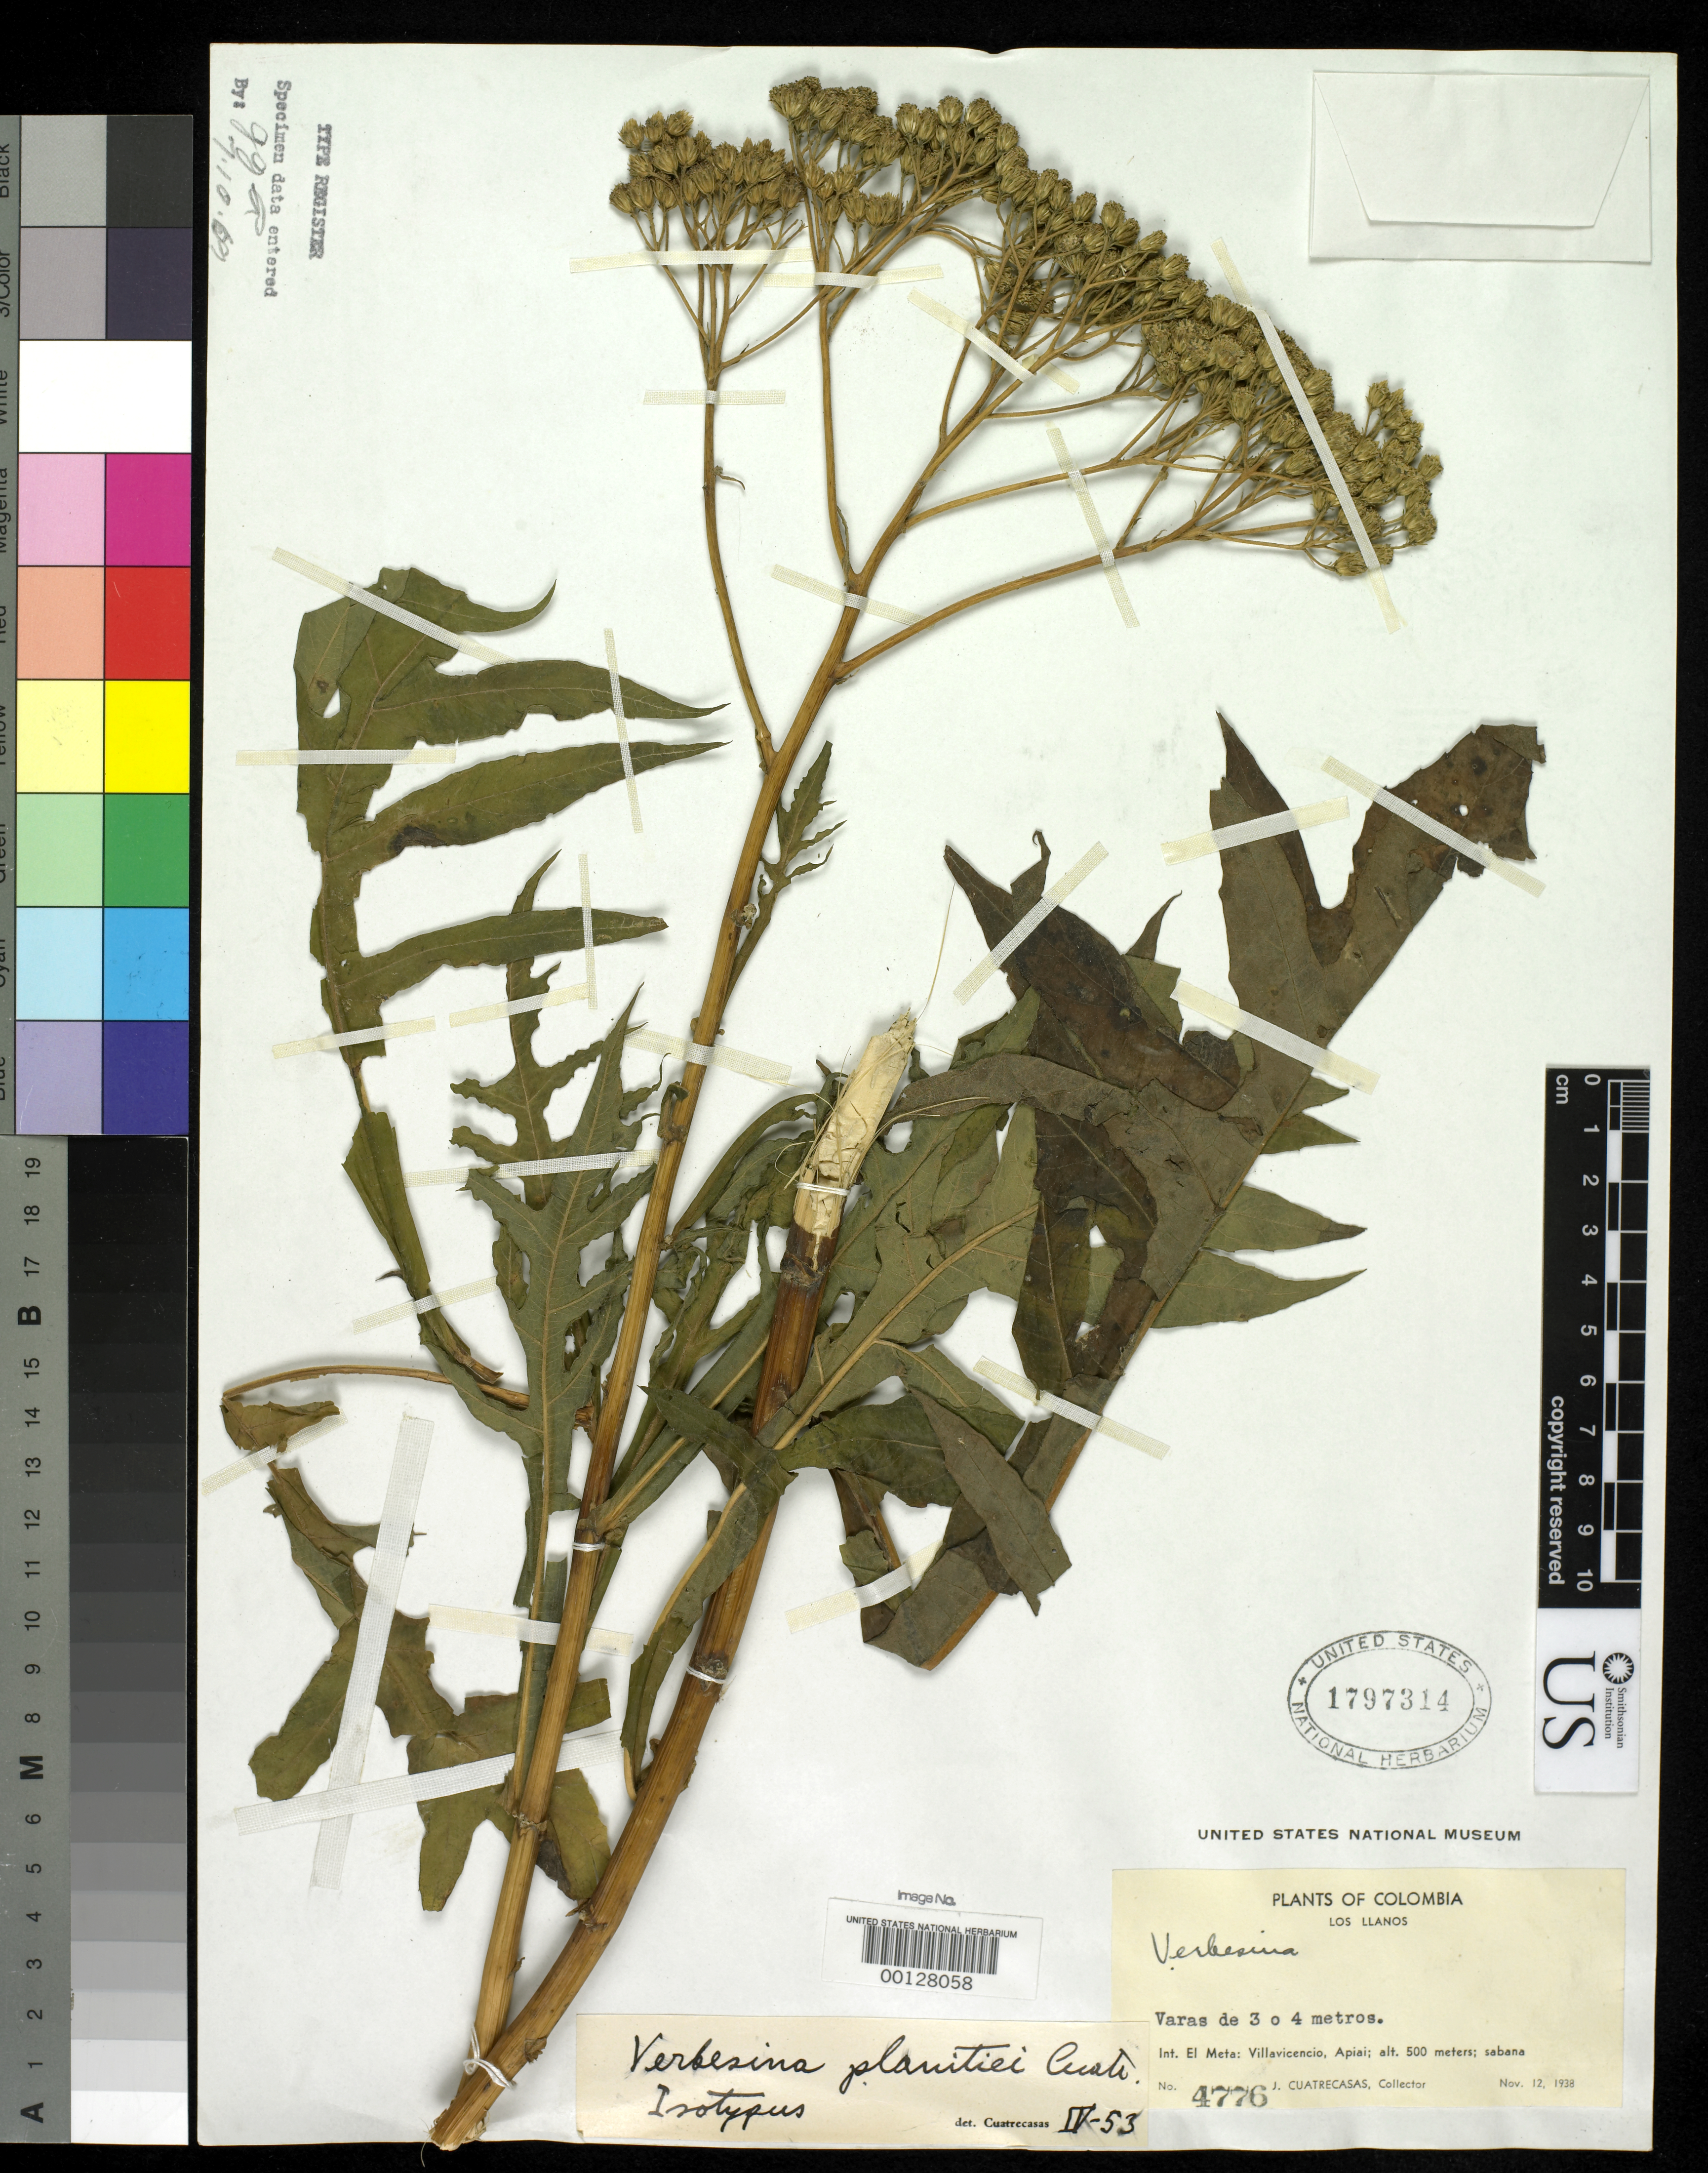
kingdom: Plantae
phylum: Tracheophyta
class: Magnoliopsida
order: Asterales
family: Asteraceae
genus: Verbesina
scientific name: Verbesina planitiei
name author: Cuatrec.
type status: Isotype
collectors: J. Cuatrecasas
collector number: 4776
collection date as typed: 12 Nov 1938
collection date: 1938-11-12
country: Colombia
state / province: Meta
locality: Villa Vicencia.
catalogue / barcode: US 1797314